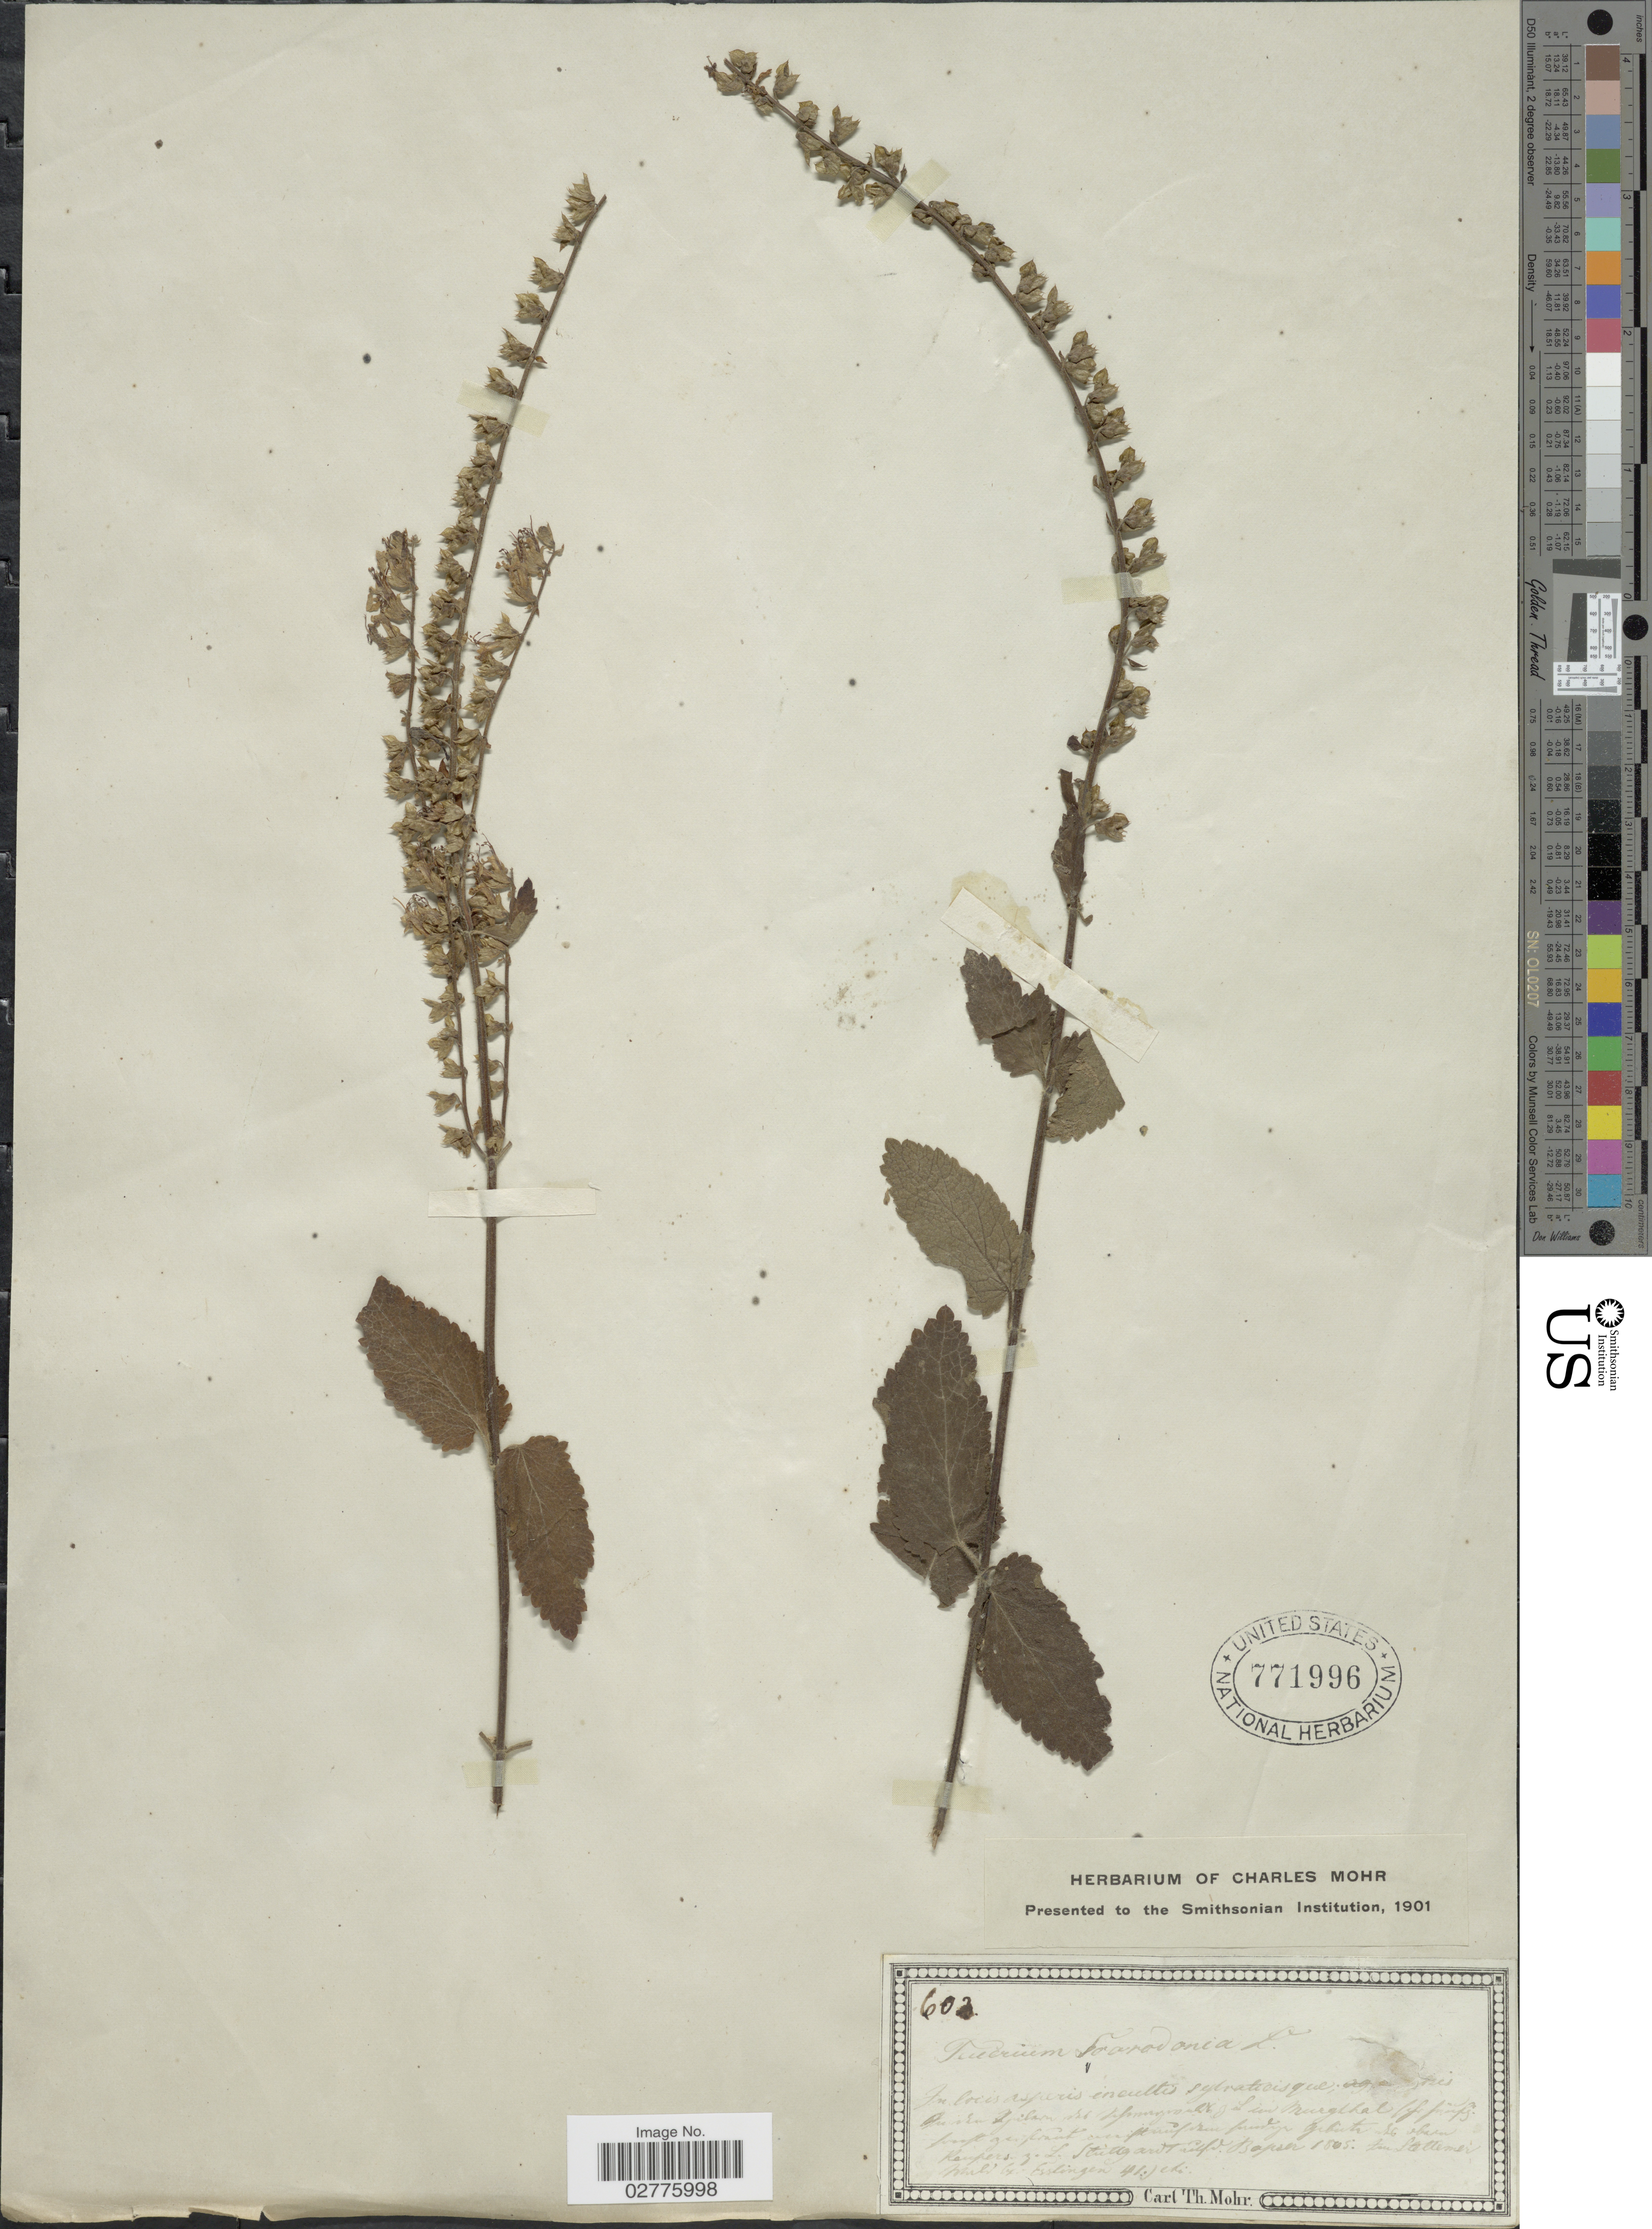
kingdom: Plantae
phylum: Tracheophyta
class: Magnoliopsida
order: Lamiales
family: Lamiaceae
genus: Teucrium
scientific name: Teucrium scorodonia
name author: L.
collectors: T. L. Esslinger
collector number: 602*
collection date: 1803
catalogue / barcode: US 771996